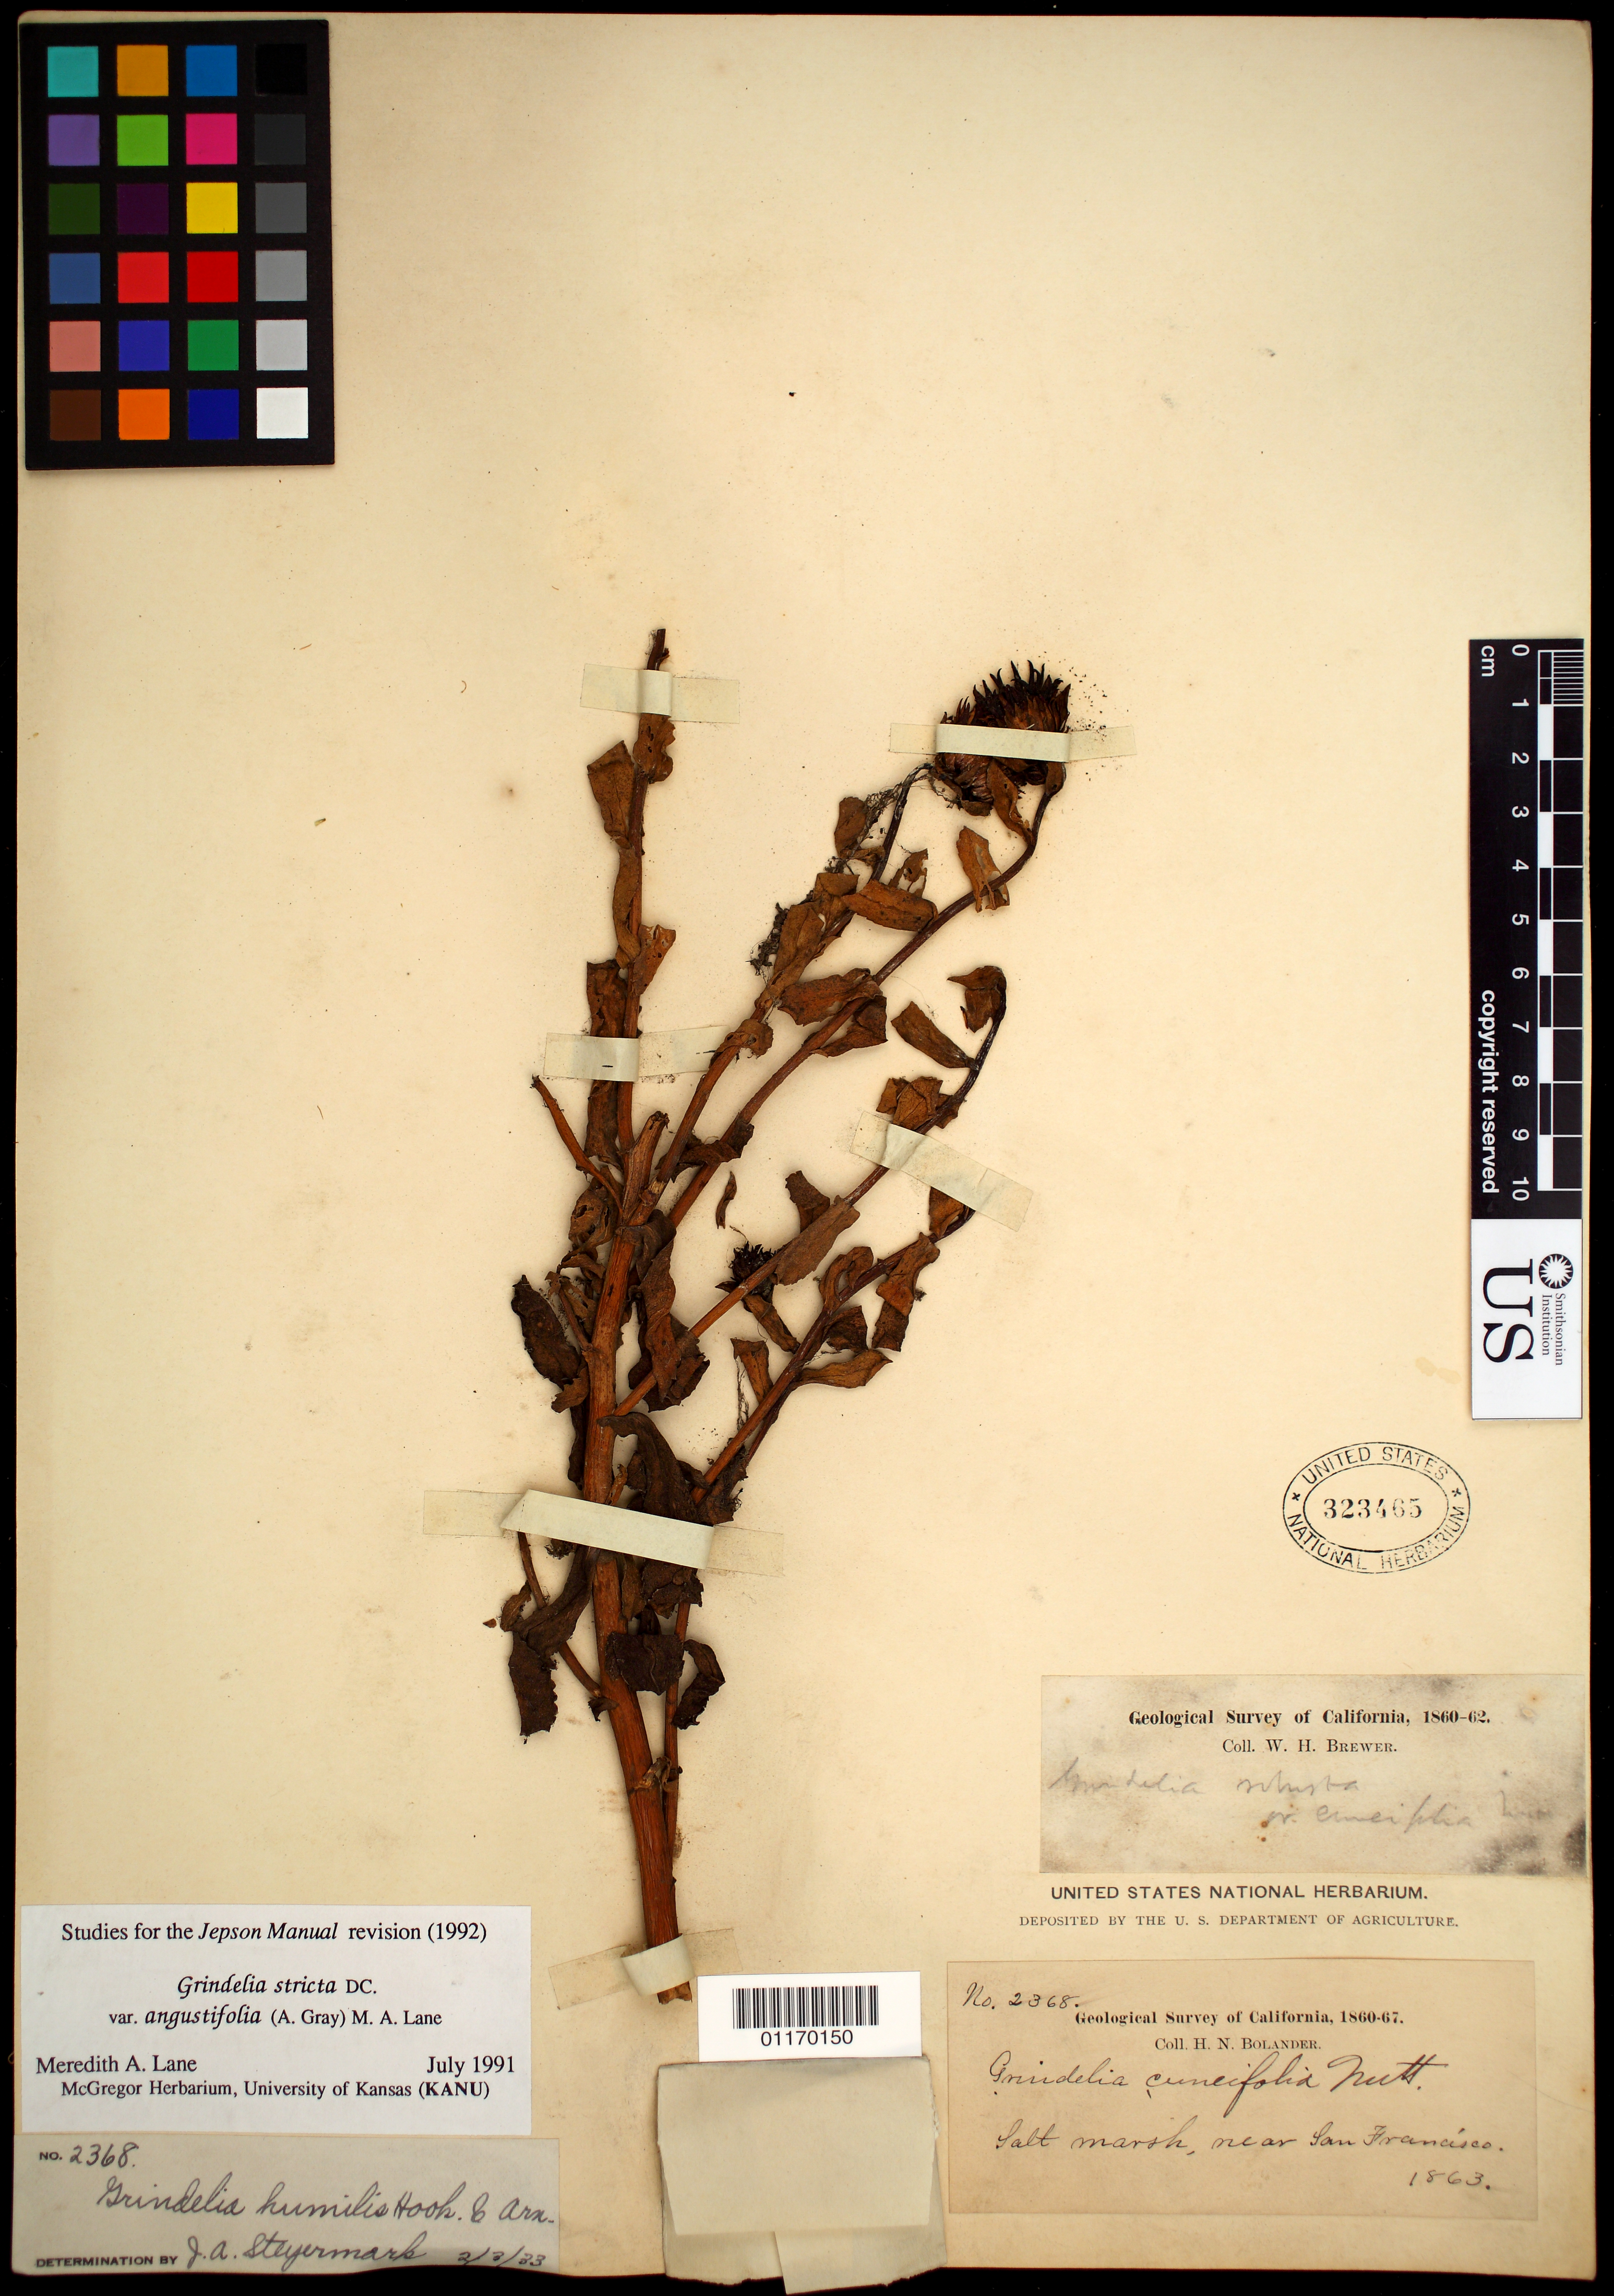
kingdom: Plantae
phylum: Tracheophyta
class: Magnoliopsida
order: Asterales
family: Asteraceae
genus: Grindelia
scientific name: Grindelia stricta var. angustifolia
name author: (A. Gray) M.A. Lane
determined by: Lane, M. A.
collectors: H. Bolander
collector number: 2368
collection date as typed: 1863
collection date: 1863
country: United States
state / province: California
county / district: San Francisco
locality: near San Francisco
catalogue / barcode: US 323465